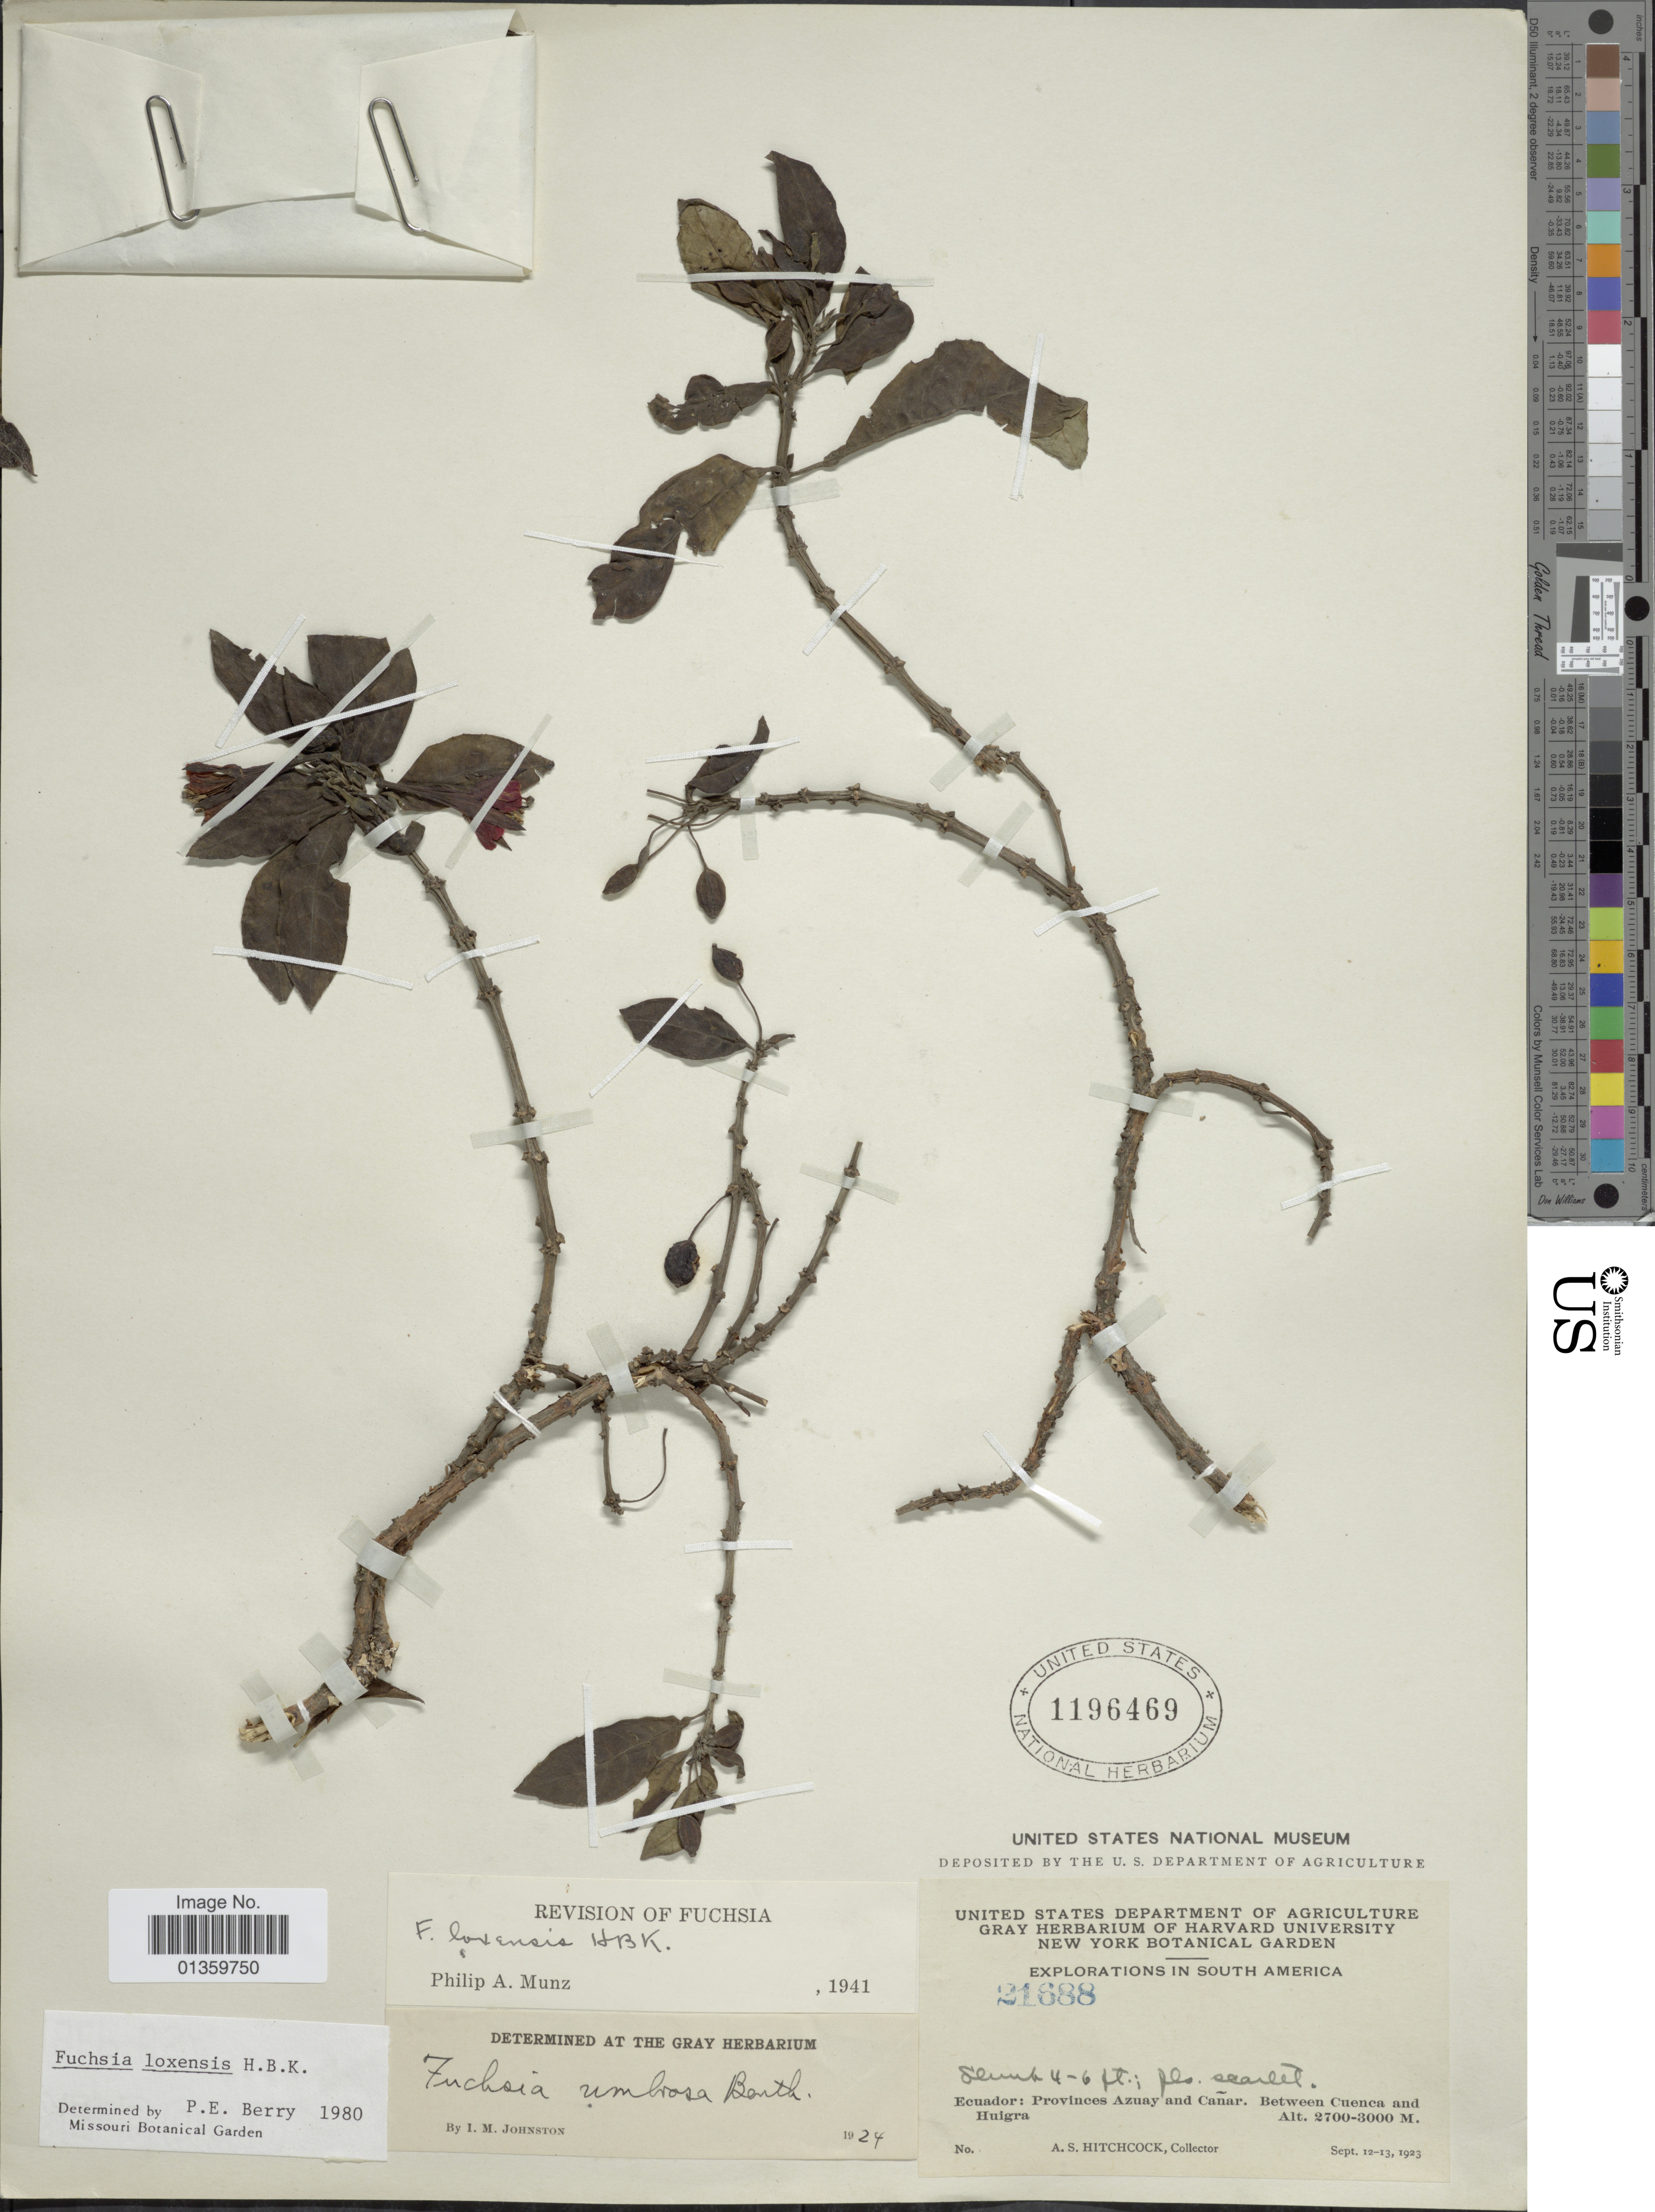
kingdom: Plantae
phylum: Tracheophyta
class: Magnoliopsida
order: Myrtales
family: Onagraceae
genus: Fuchsia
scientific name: Fuchsia loxensis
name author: Kunth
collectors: A. S. Hitchcock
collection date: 1923-09-12/1923-09-13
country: Ecuador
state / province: Azuay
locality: Provinces Azuay and Cañar, Between Cuenca and Huigra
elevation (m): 2700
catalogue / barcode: US 1196469